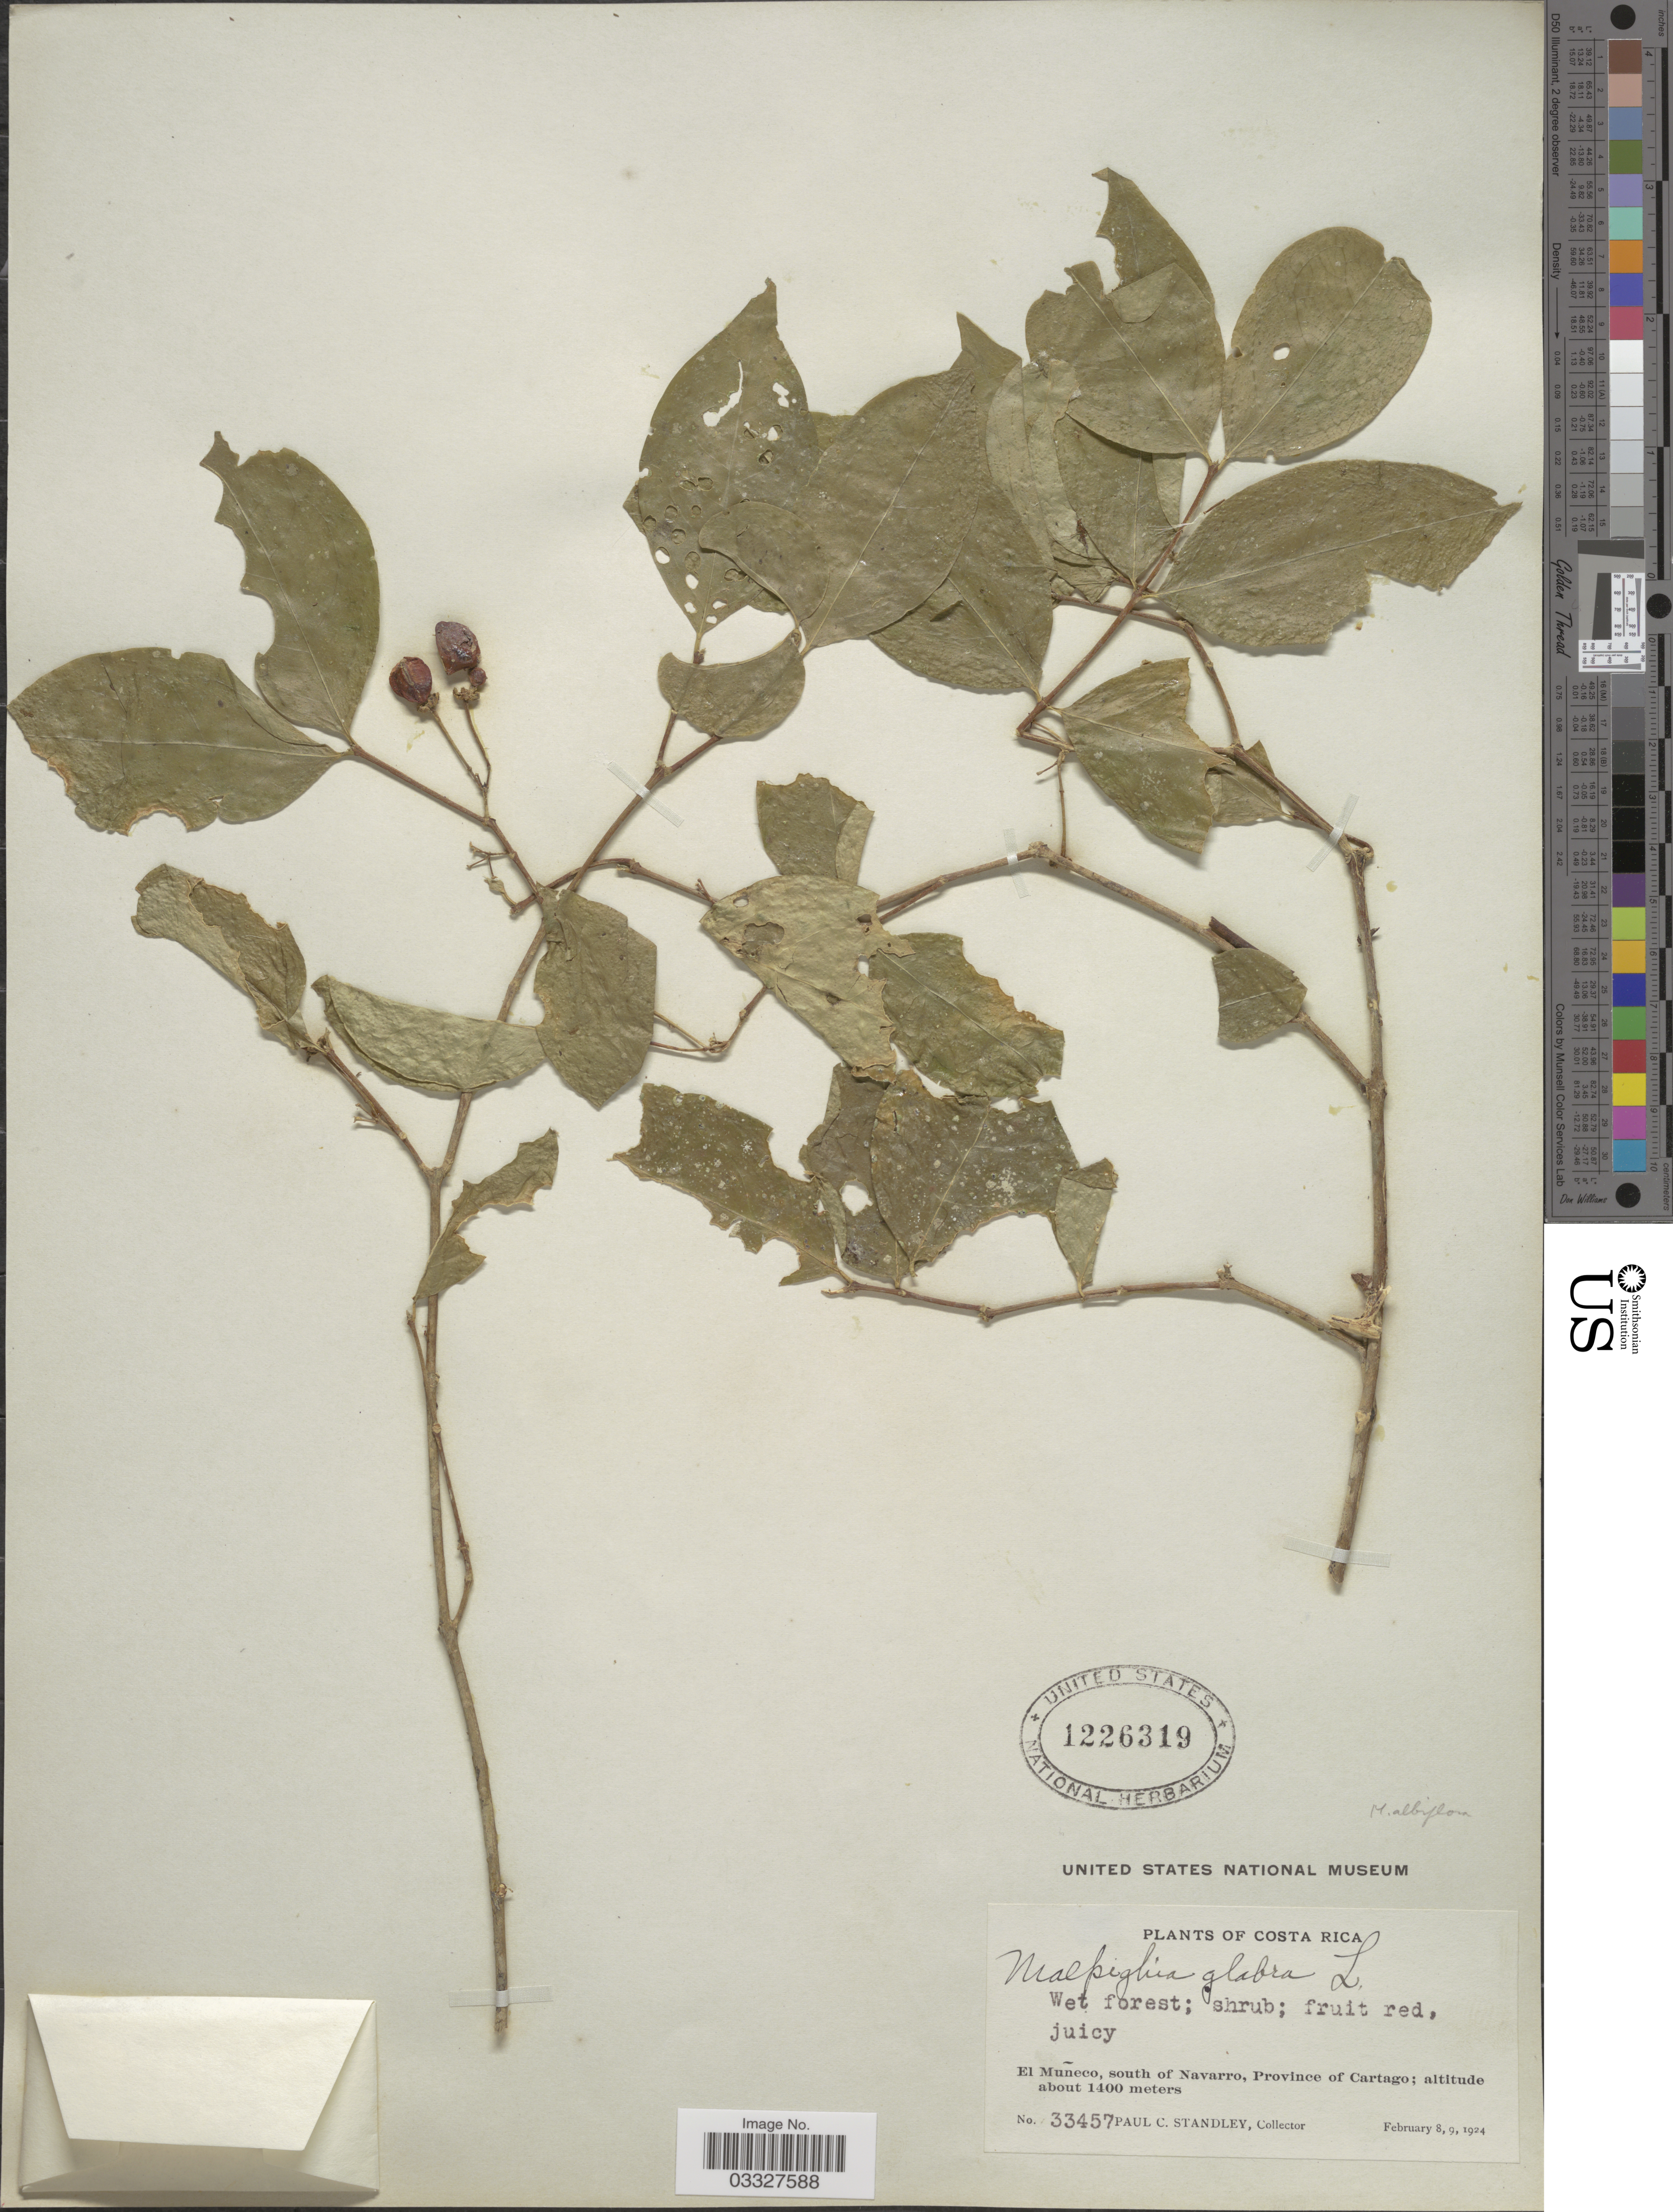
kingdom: Plantae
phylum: Tracheophyta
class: Magnoliopsida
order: Malpighiales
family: Malpighiaceae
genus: Malpighia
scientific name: Malpighia albiflora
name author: (Cuatrec.) Cuatrec.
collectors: P. C. Standley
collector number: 33457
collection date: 1924-02-08/1924-02-09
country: Costa Rica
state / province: Cartago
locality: El Muñeco, south of Navarro.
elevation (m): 1400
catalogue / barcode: US 1226319